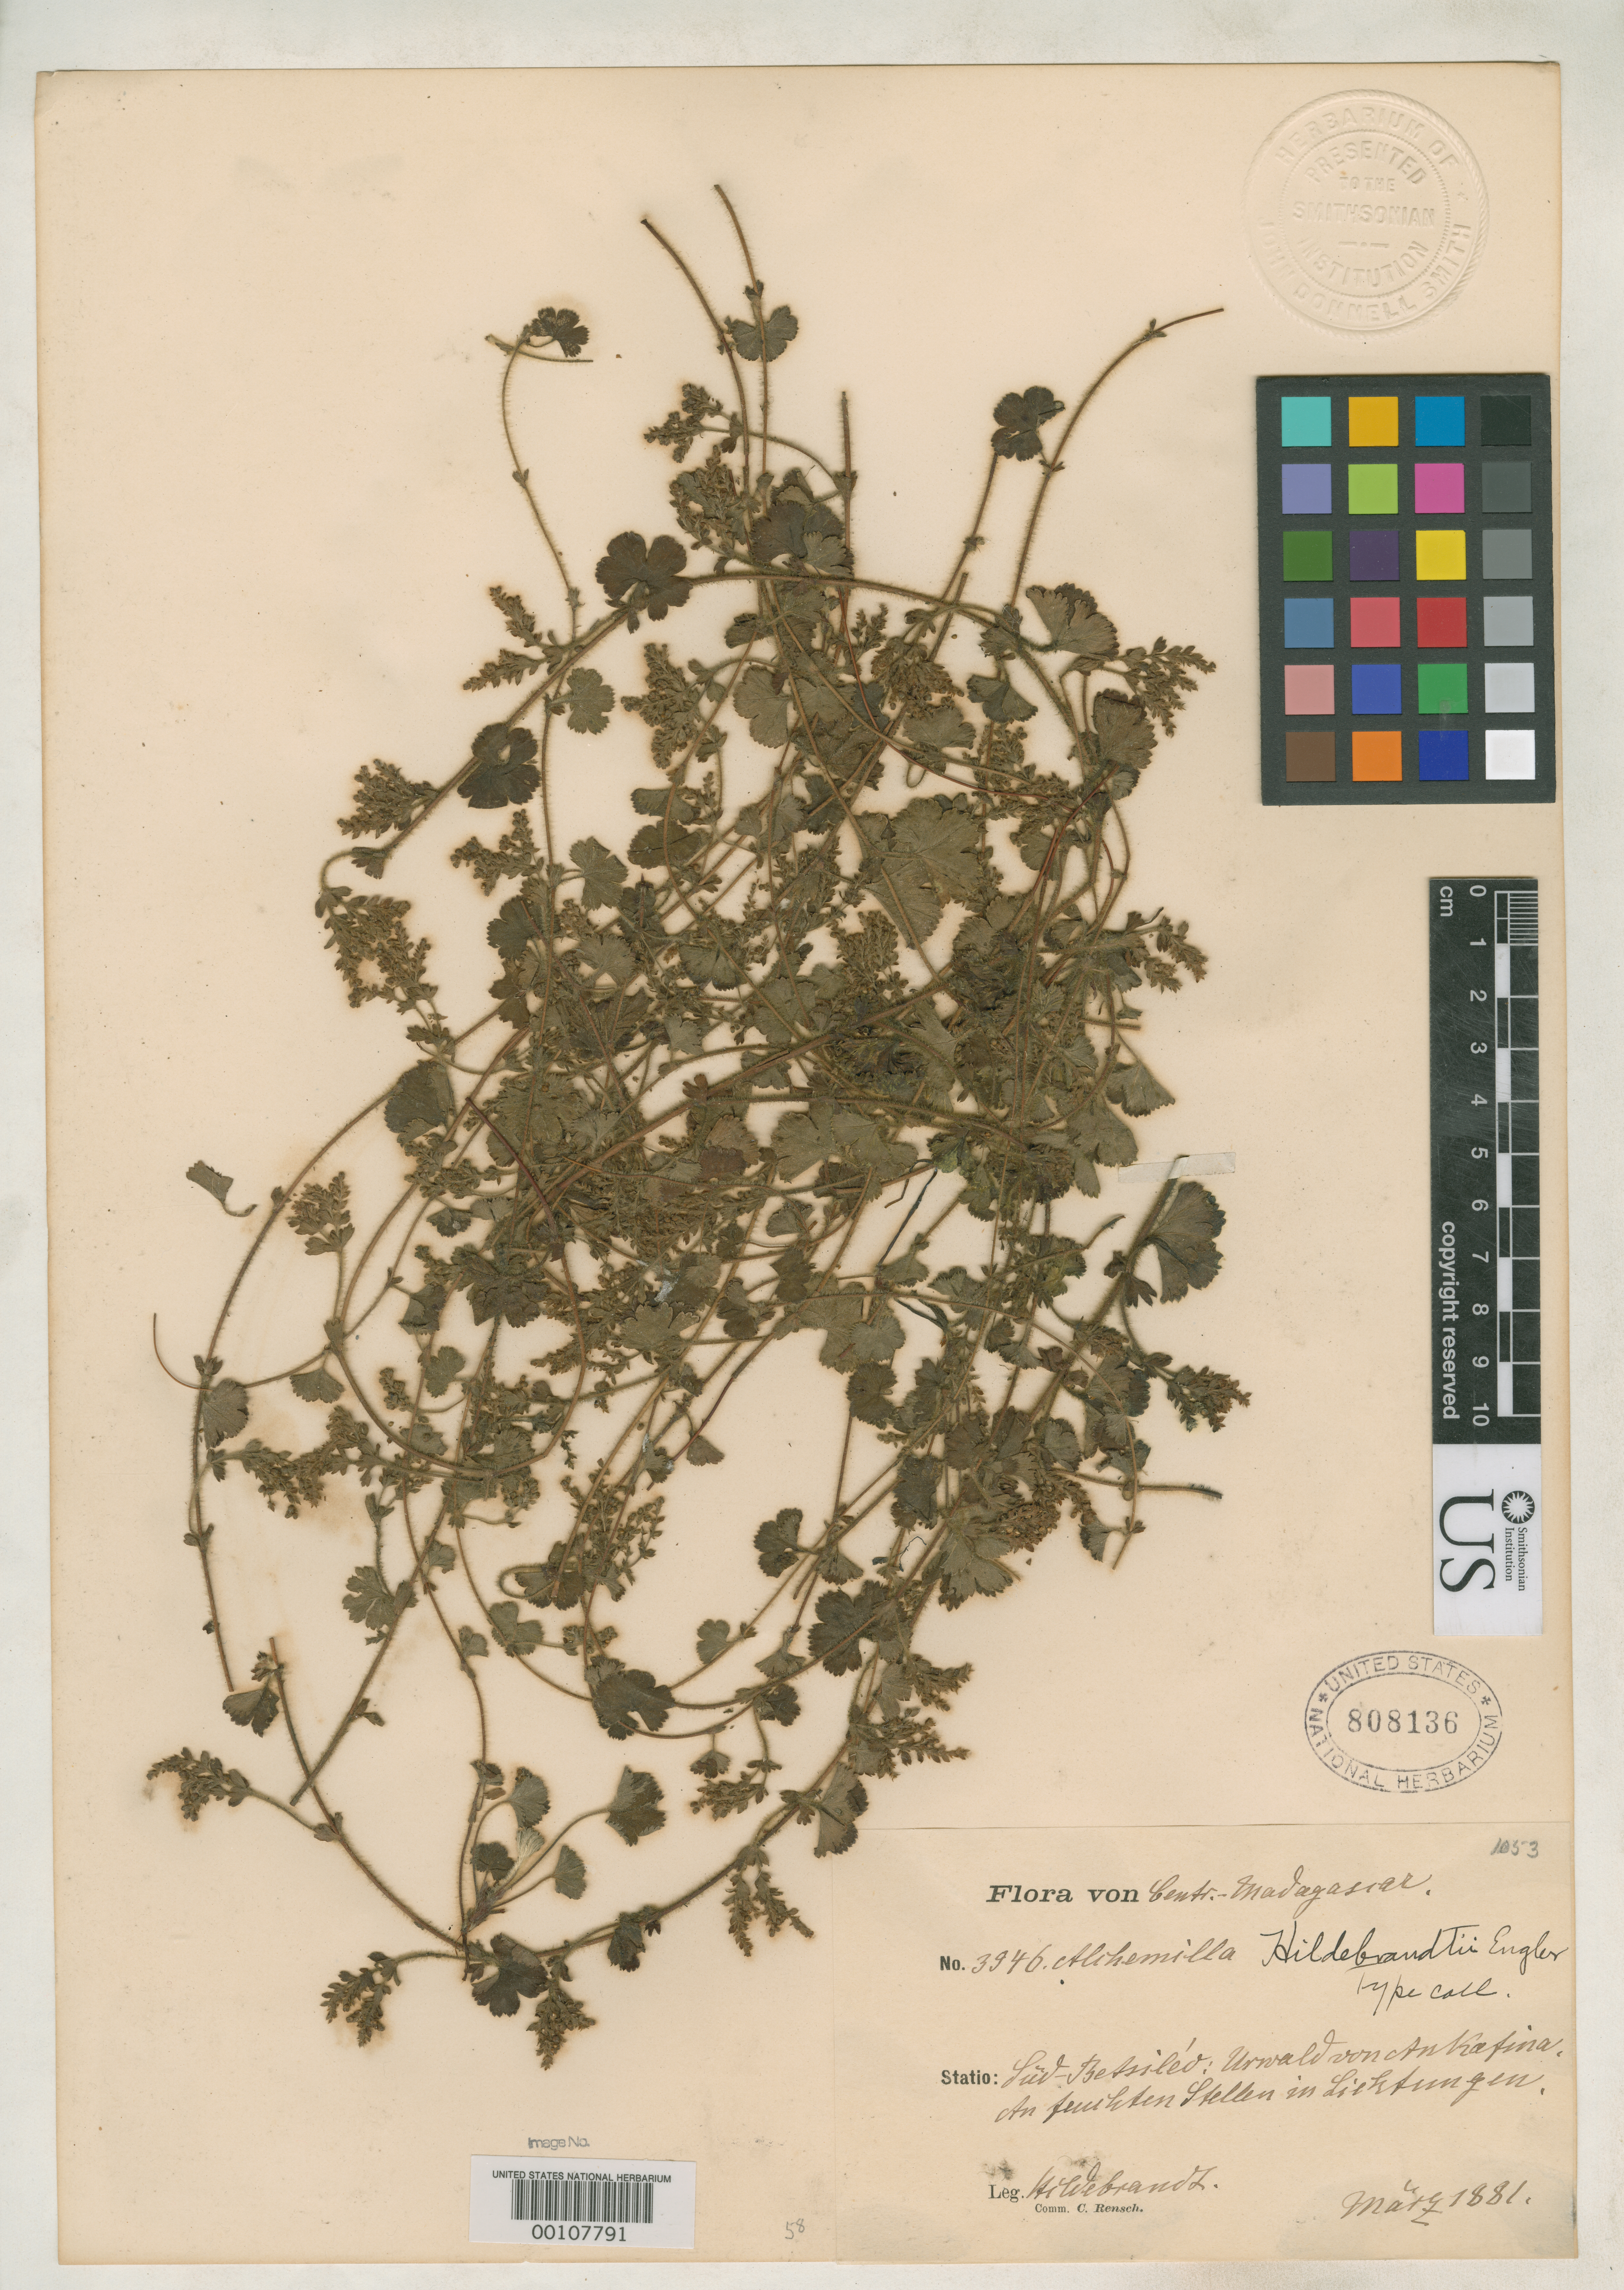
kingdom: Plantae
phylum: Tracheophyta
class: Magnoliopsida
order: Rosales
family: Rosaceae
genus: Alchemilla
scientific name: Alchemilla hildebrandtii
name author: Engl.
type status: Type Fragment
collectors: J. Hildebrandt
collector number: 3946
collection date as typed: Mar 1881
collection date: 1881-03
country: Madagascar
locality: Betsileo, Ancafina.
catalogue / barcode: US 808136